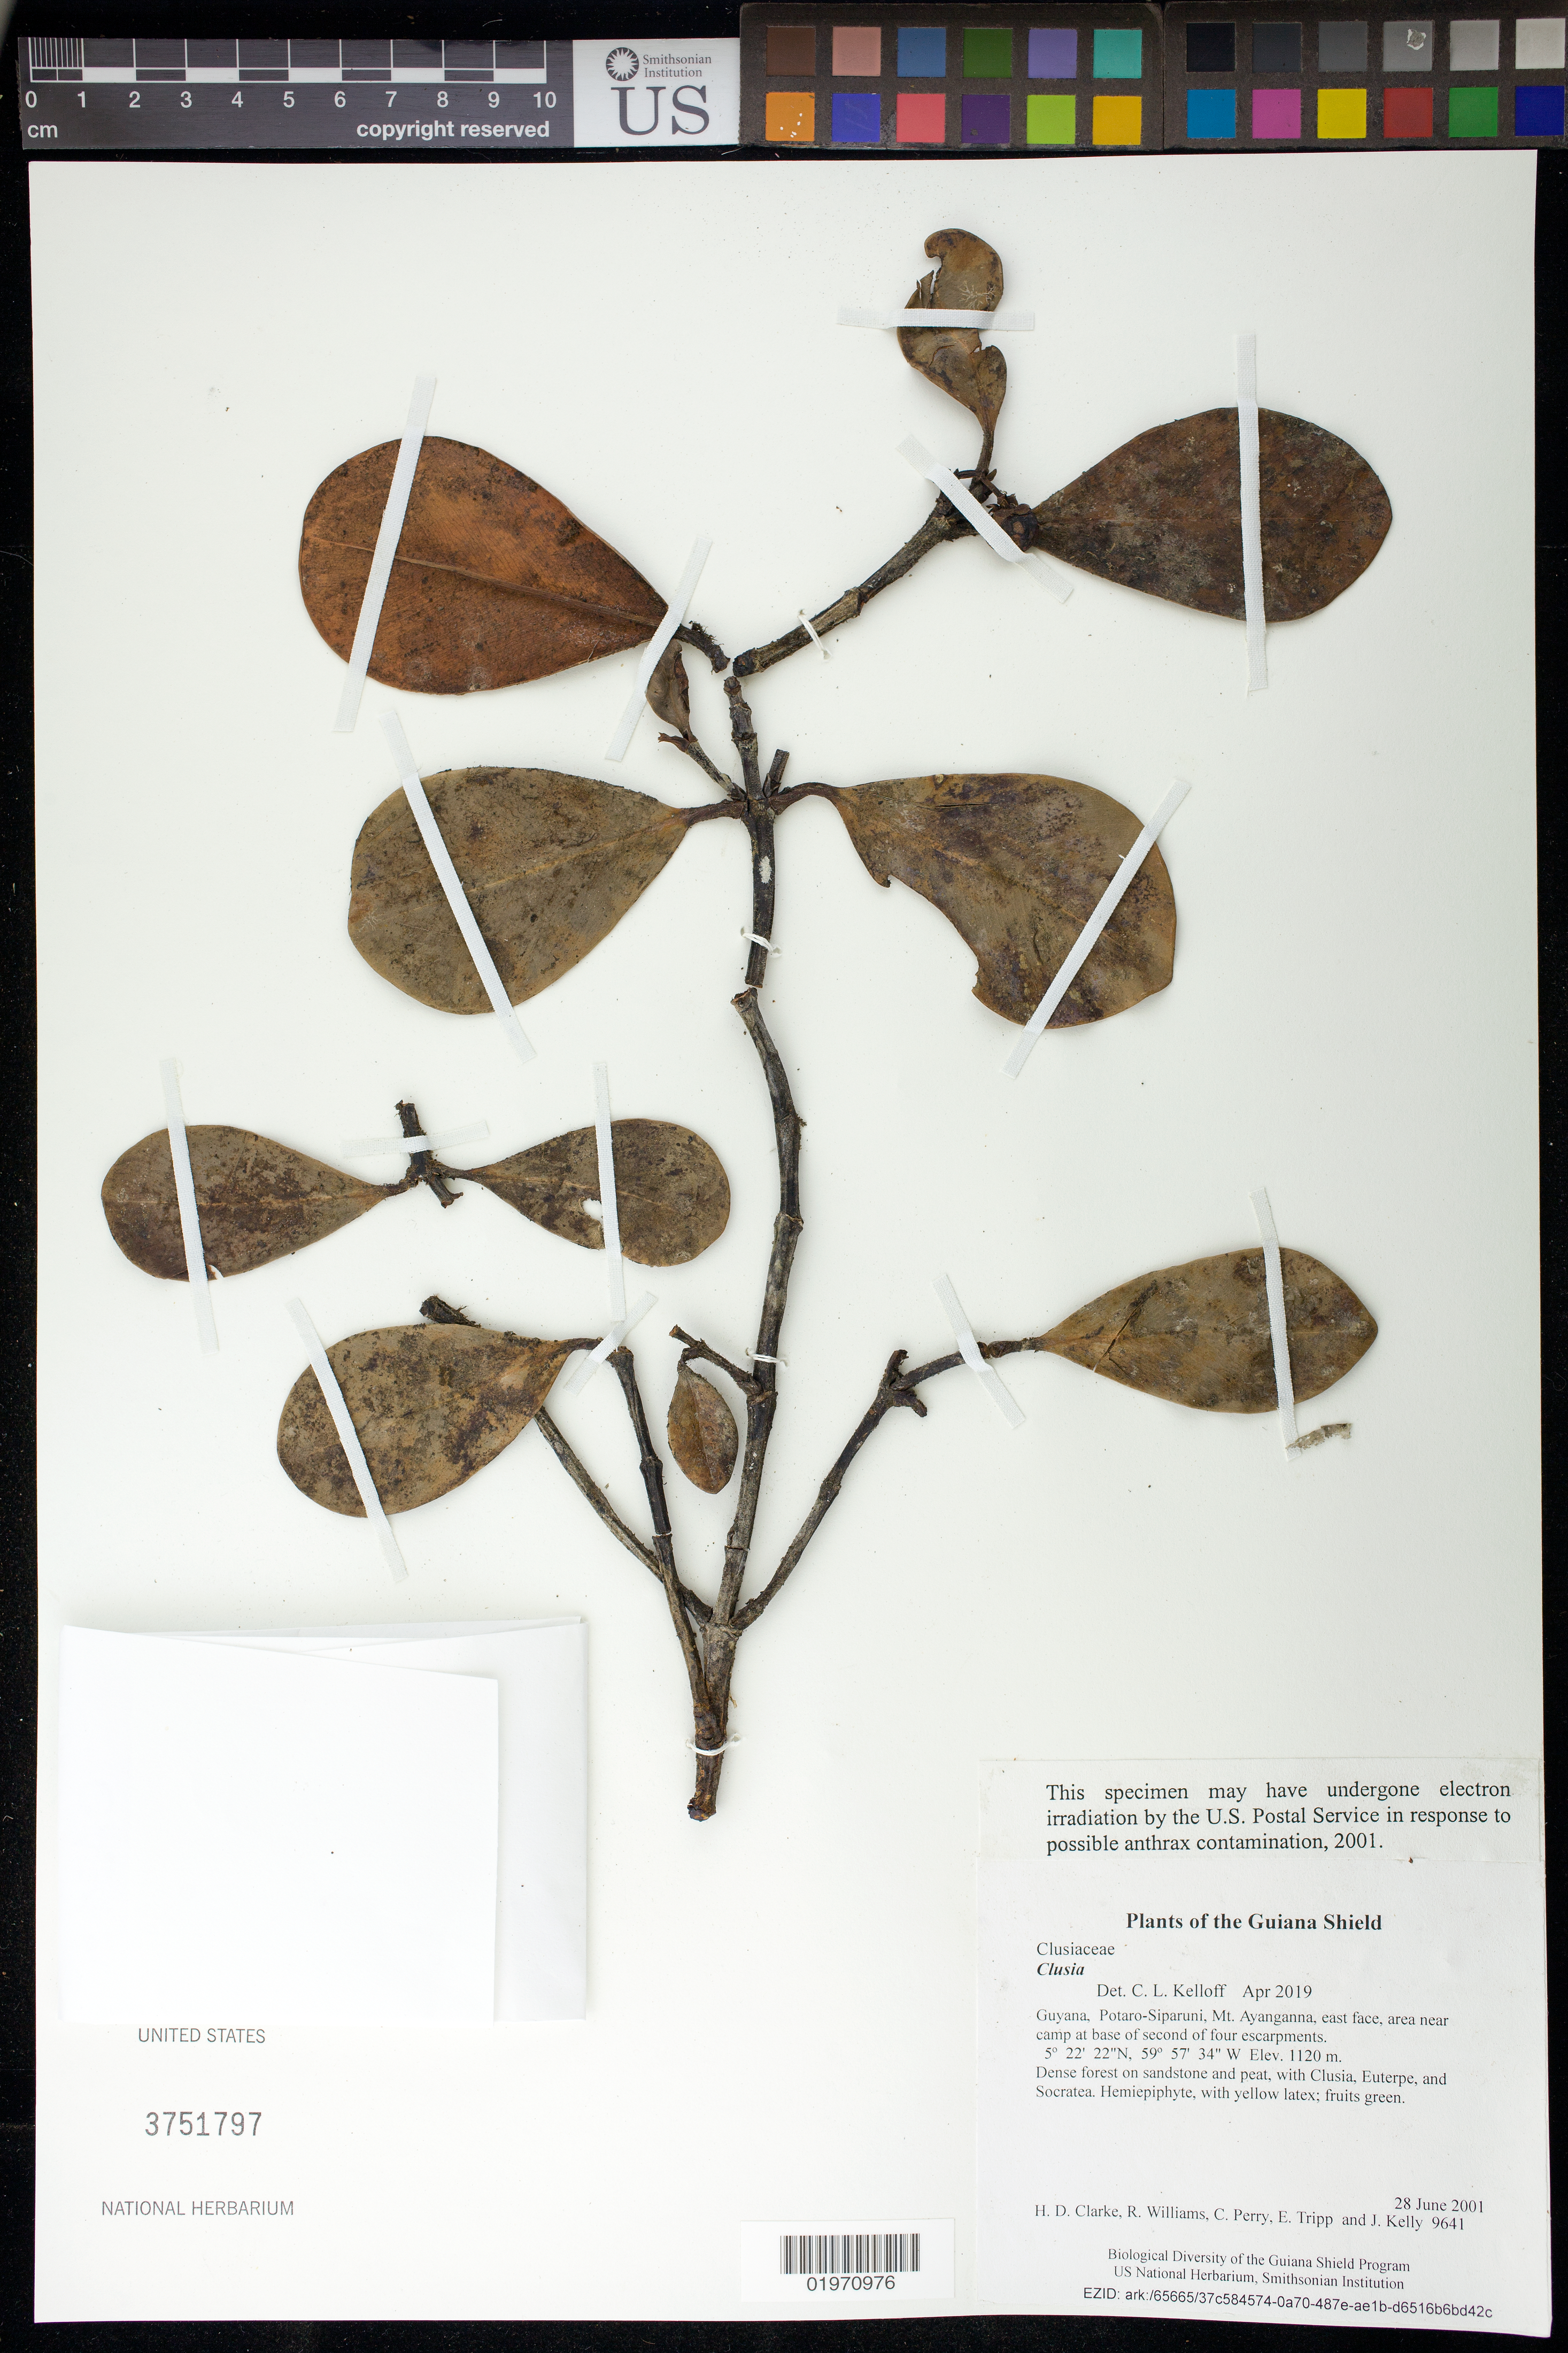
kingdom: Plantae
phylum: Tracheophyta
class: Magnoliopsida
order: Malpighiales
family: Clusiaceae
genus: Clusia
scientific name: Clusia sp.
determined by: Kelloff, C. L.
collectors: H. D. Clarke, R. Williams, C. Perry, E. Tripp & J. Kelly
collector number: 9641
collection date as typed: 28 June 2001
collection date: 2001-06-28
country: Guyana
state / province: Potaro-Siparuni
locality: Mt. Ayanganna, east face, area near camp at base of second of four escarpments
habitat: Dense forest on sandstone and peat, with Clusia, Euterpe, and Socratea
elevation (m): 1120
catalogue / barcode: US 3751797